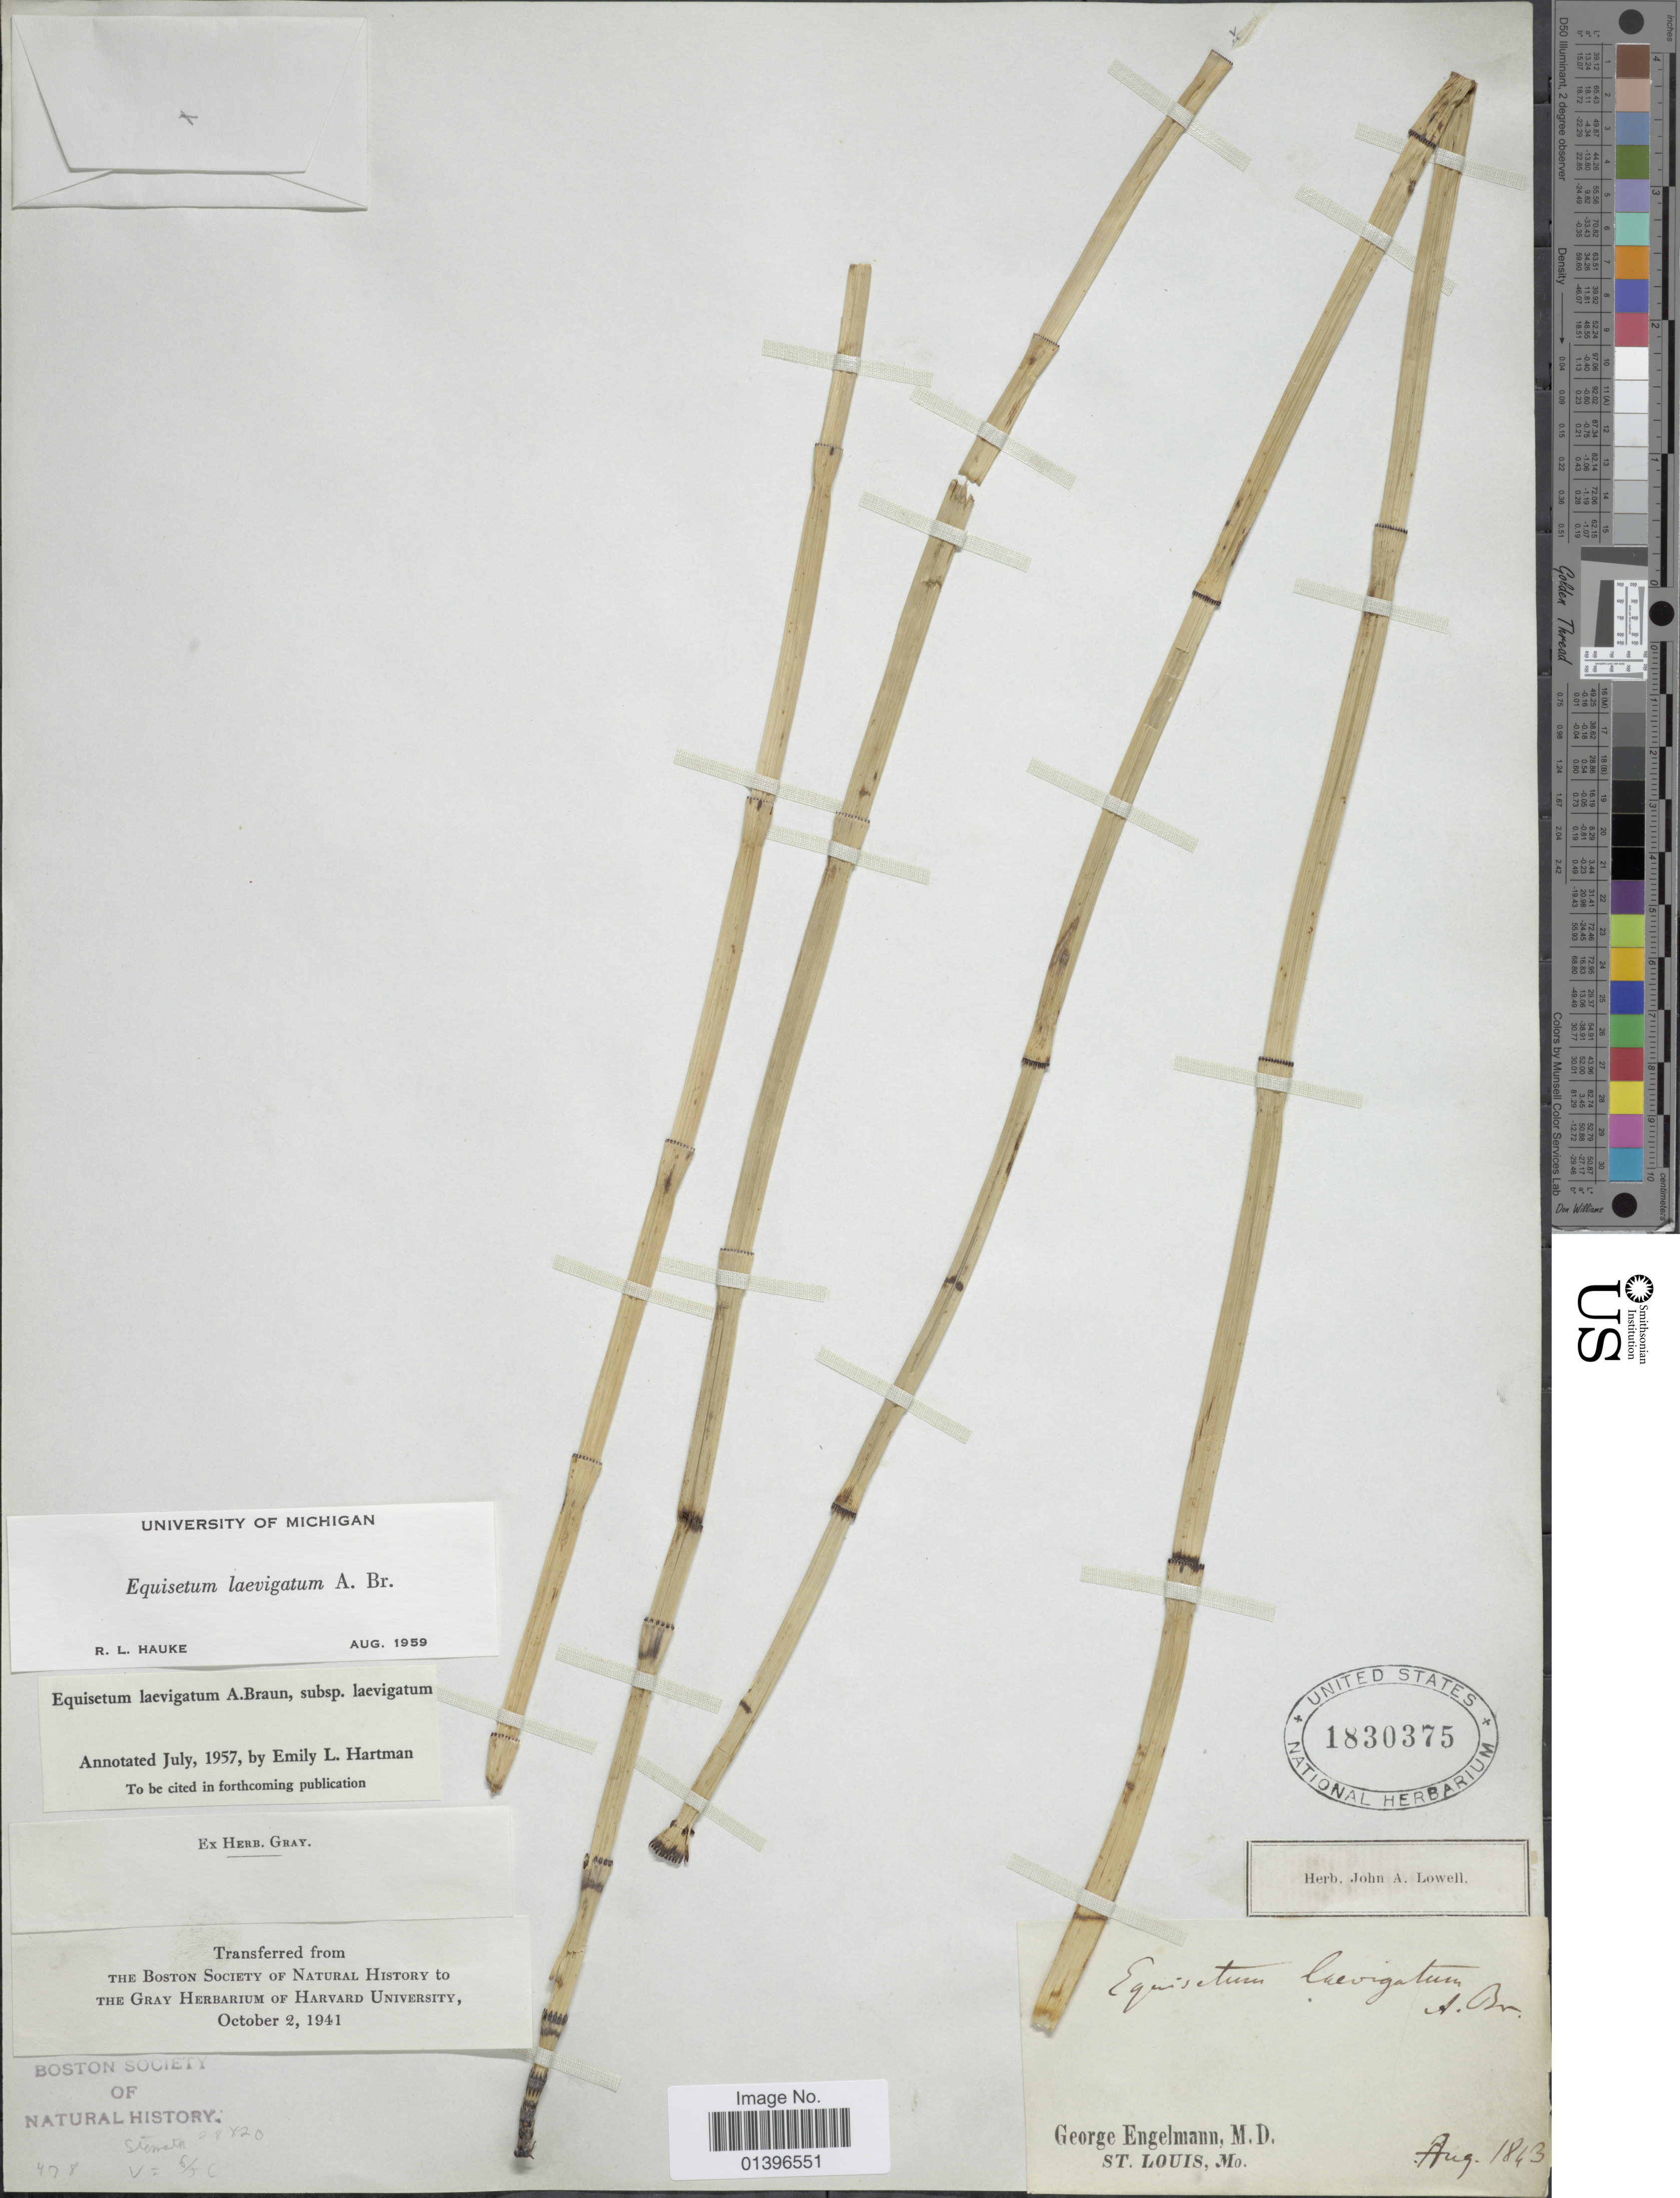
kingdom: Plantae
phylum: Tracheophyta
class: Polypodiopsida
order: Equisetales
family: Equisetaceae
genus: Equisetum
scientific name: Equisetum laevigatum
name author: A. Braun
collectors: G. Engelmann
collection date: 1843-08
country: United States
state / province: Missouri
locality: St. Louis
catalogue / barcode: US 1830375